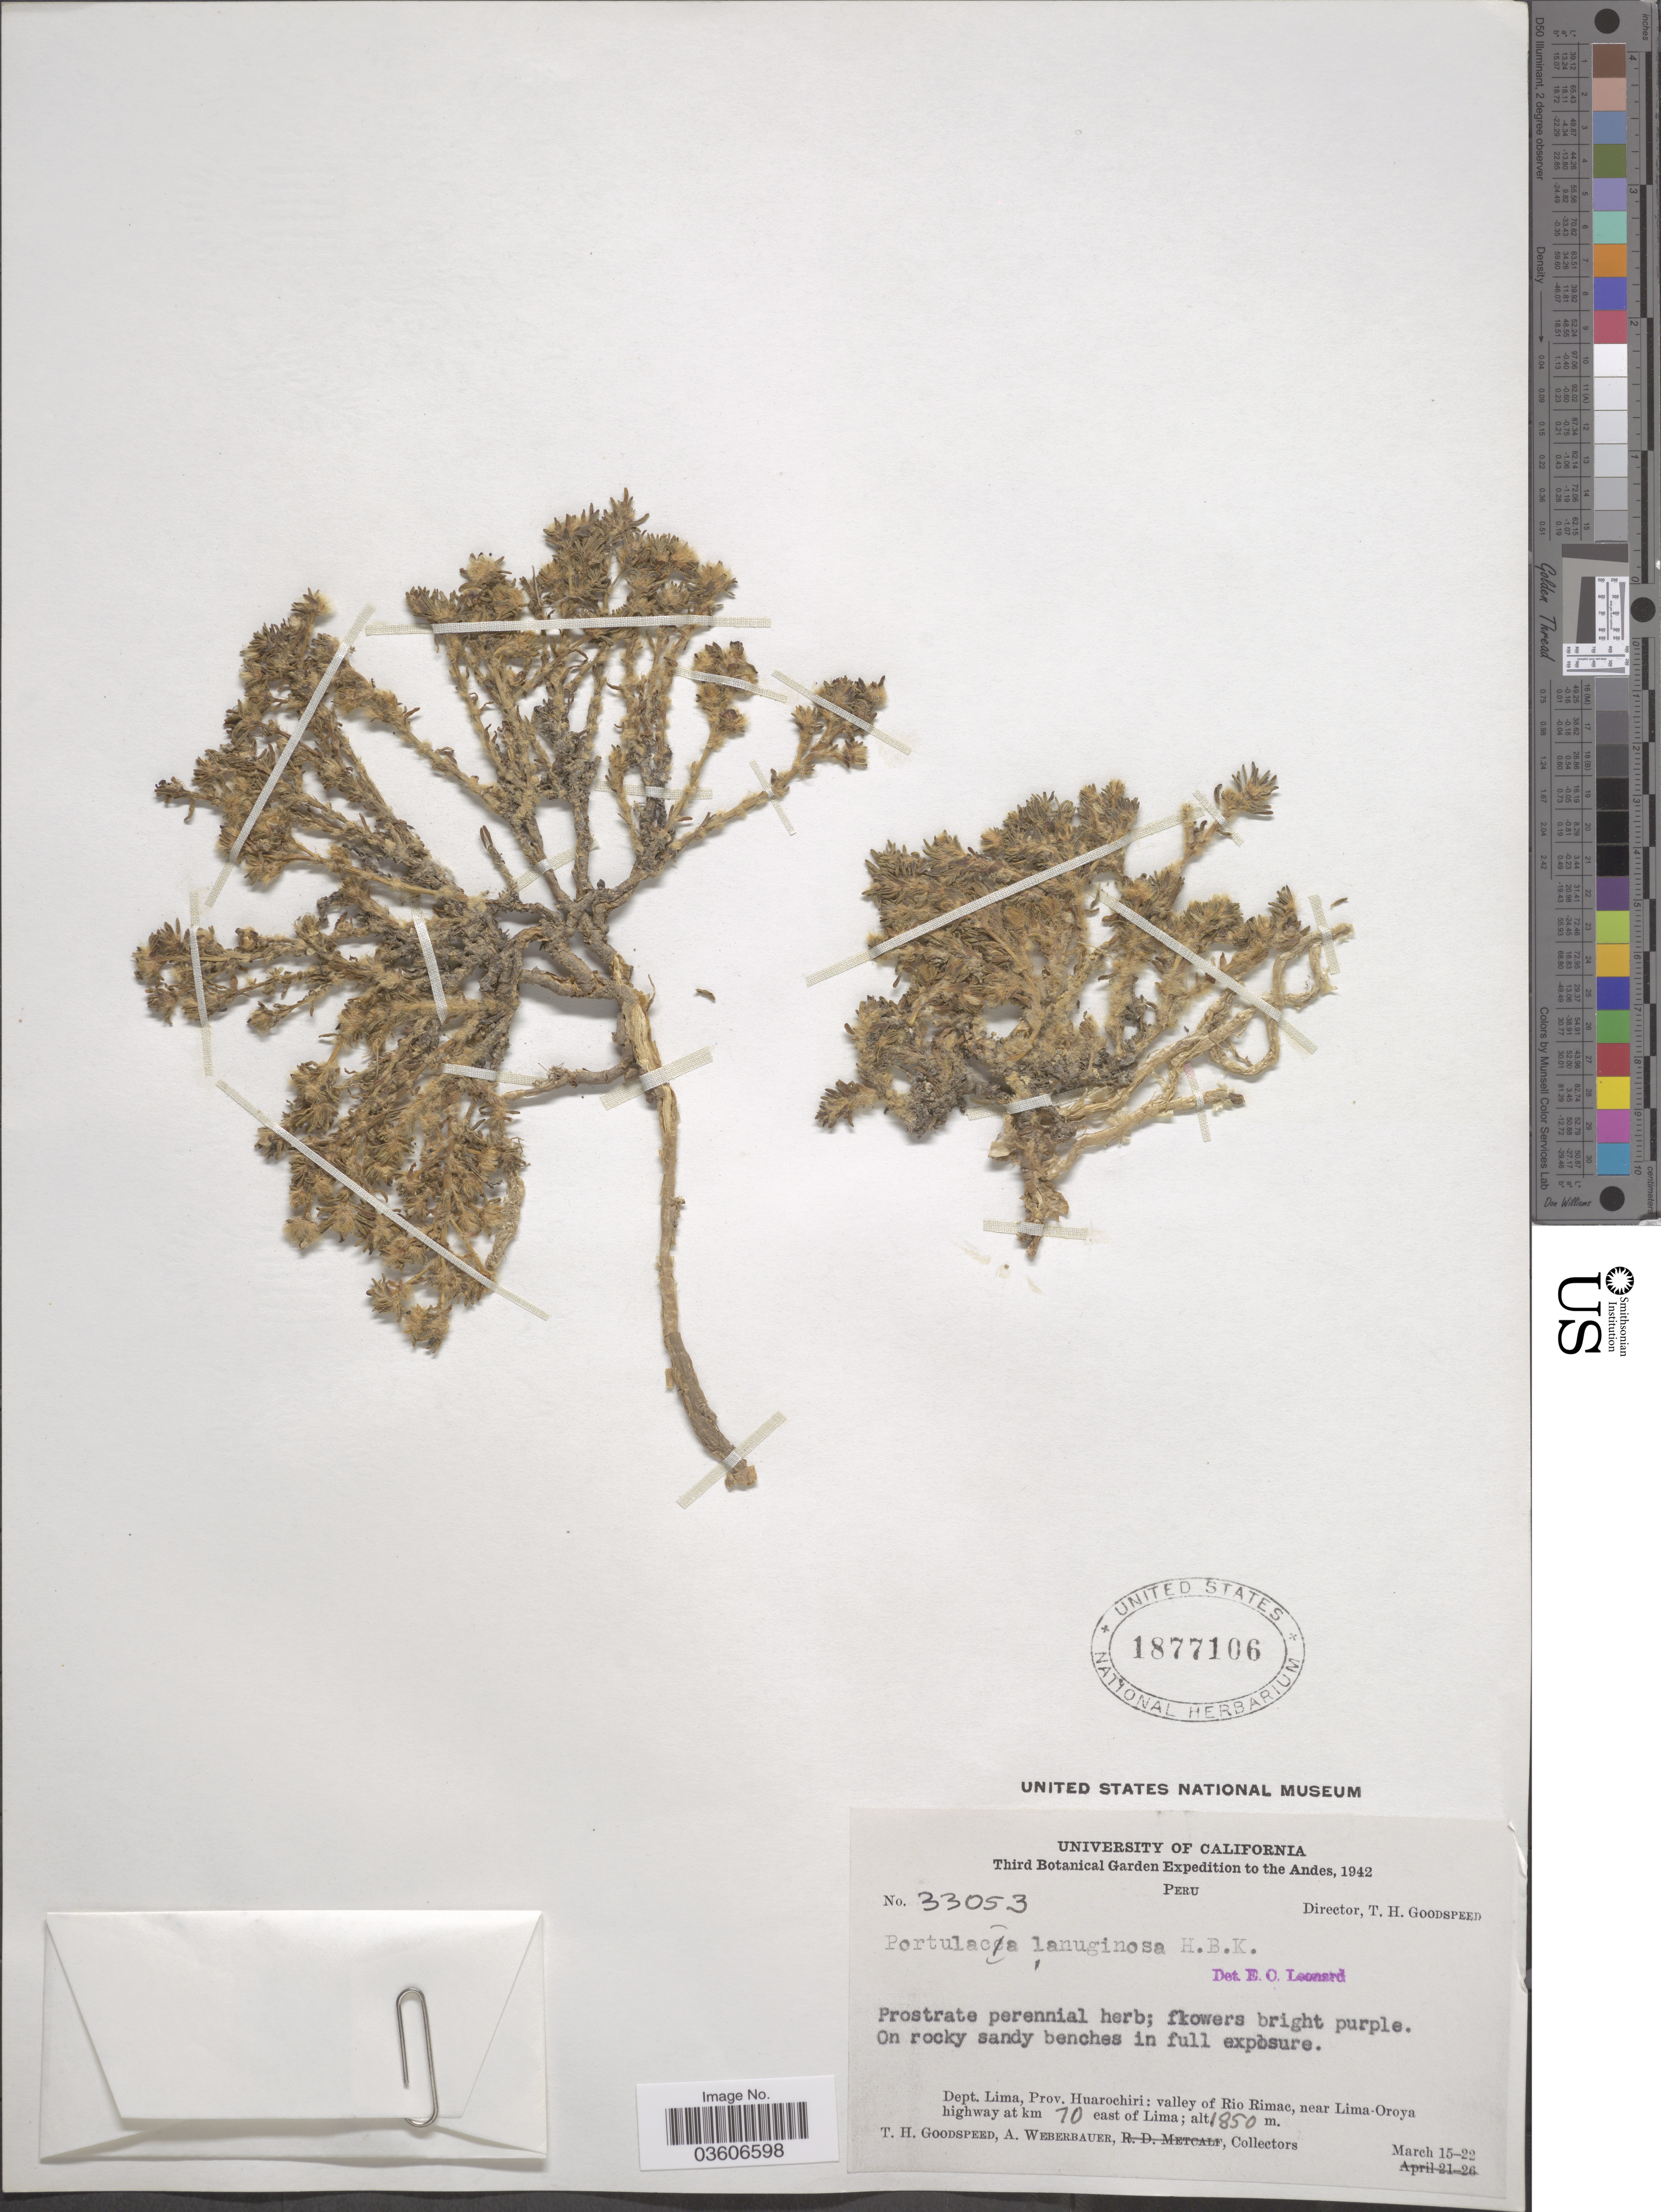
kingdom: Plantae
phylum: Tracheophyta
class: Magnoliopsida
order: Caryophyllales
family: Portulacaceae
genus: Portulaca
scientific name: Portulaca lanuginosa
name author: Kunth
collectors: T. Goodspeed & A. Weberbauer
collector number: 33053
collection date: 1942-03-15/1942-03-22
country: Peru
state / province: Lima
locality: Andes. Dept. Lima, Prov. Huarochiri: valley of Rio Rimac, near Lima-Oroya highway at km 70 east of Lima.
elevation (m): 1850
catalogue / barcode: US 1877106